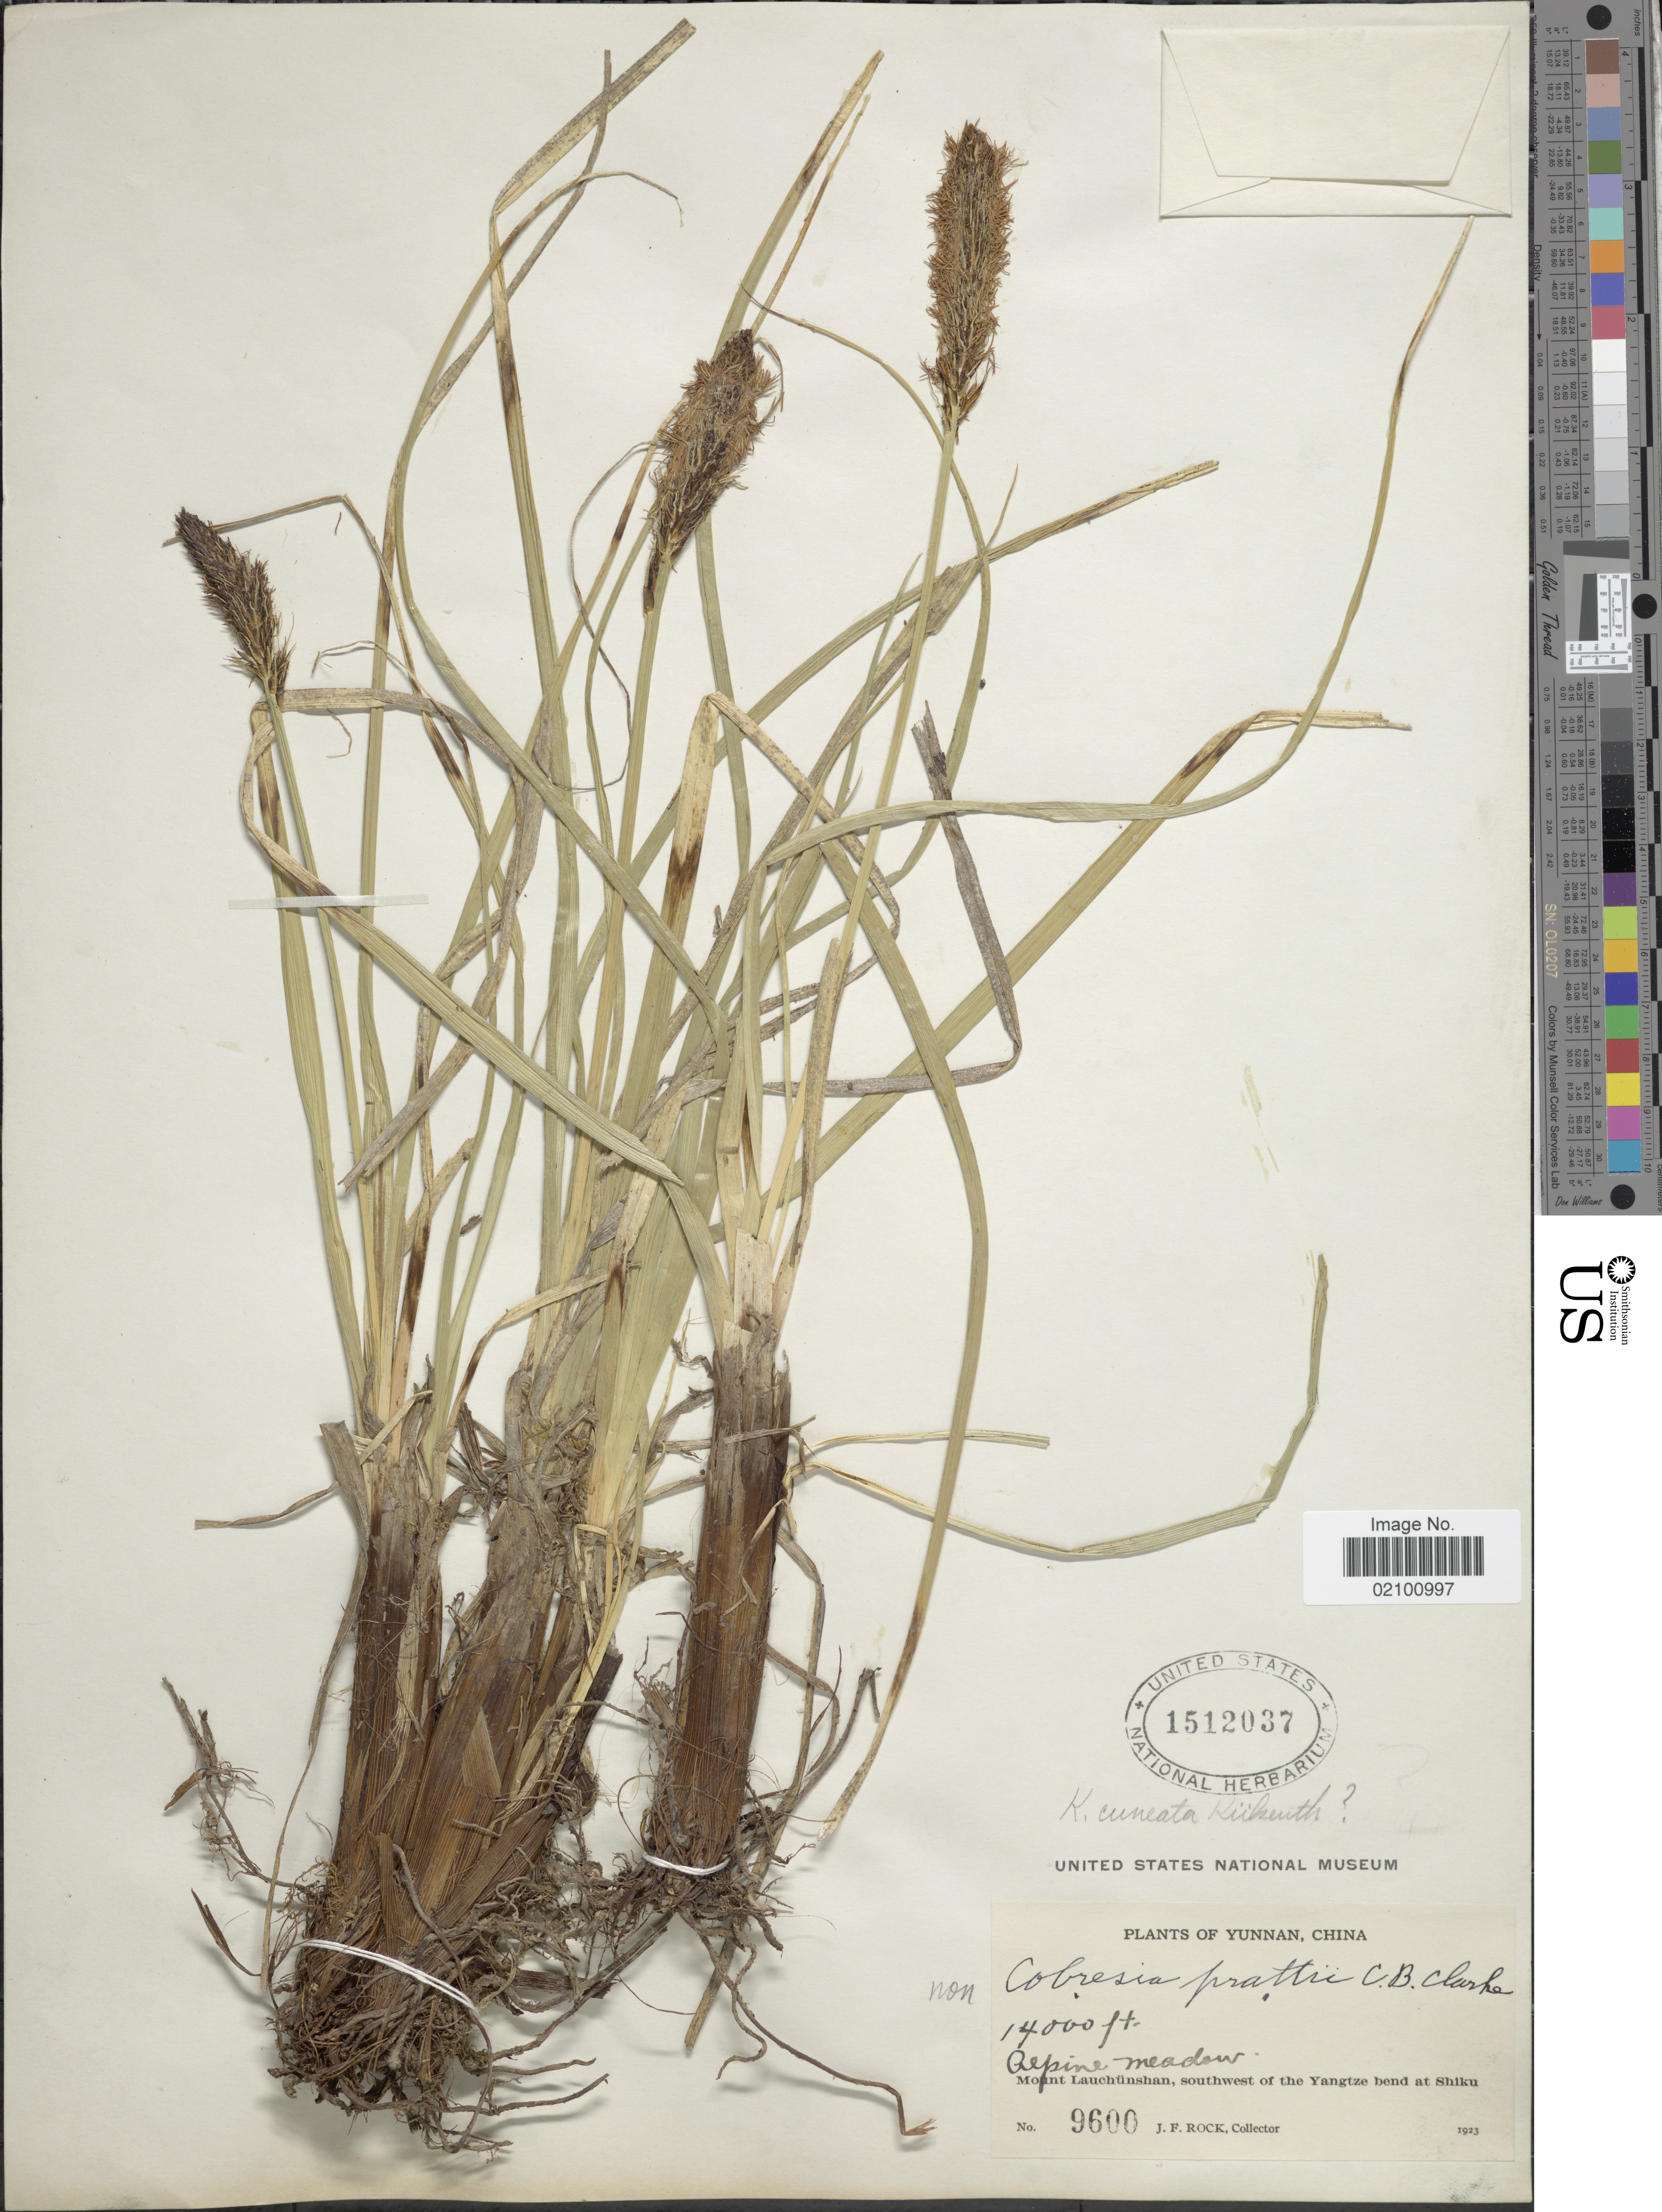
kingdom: Plantae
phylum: Tracheophyta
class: Liliopsida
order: Poales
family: Cyperaceae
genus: Carex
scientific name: Carex lepidochlamys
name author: (F.T. Wang & Tang ex P.C. Li) S.R. Zhang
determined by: Strong, M. T., (US), Smithsonian Institution - National Museum of Natural History (UNITED STATES)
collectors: J. Rock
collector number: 9600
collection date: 1923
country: China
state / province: Yunnan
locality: Mount Lauchunshan, southwest of the Yangtze bend at Shiku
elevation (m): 4267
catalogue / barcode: US 1512037